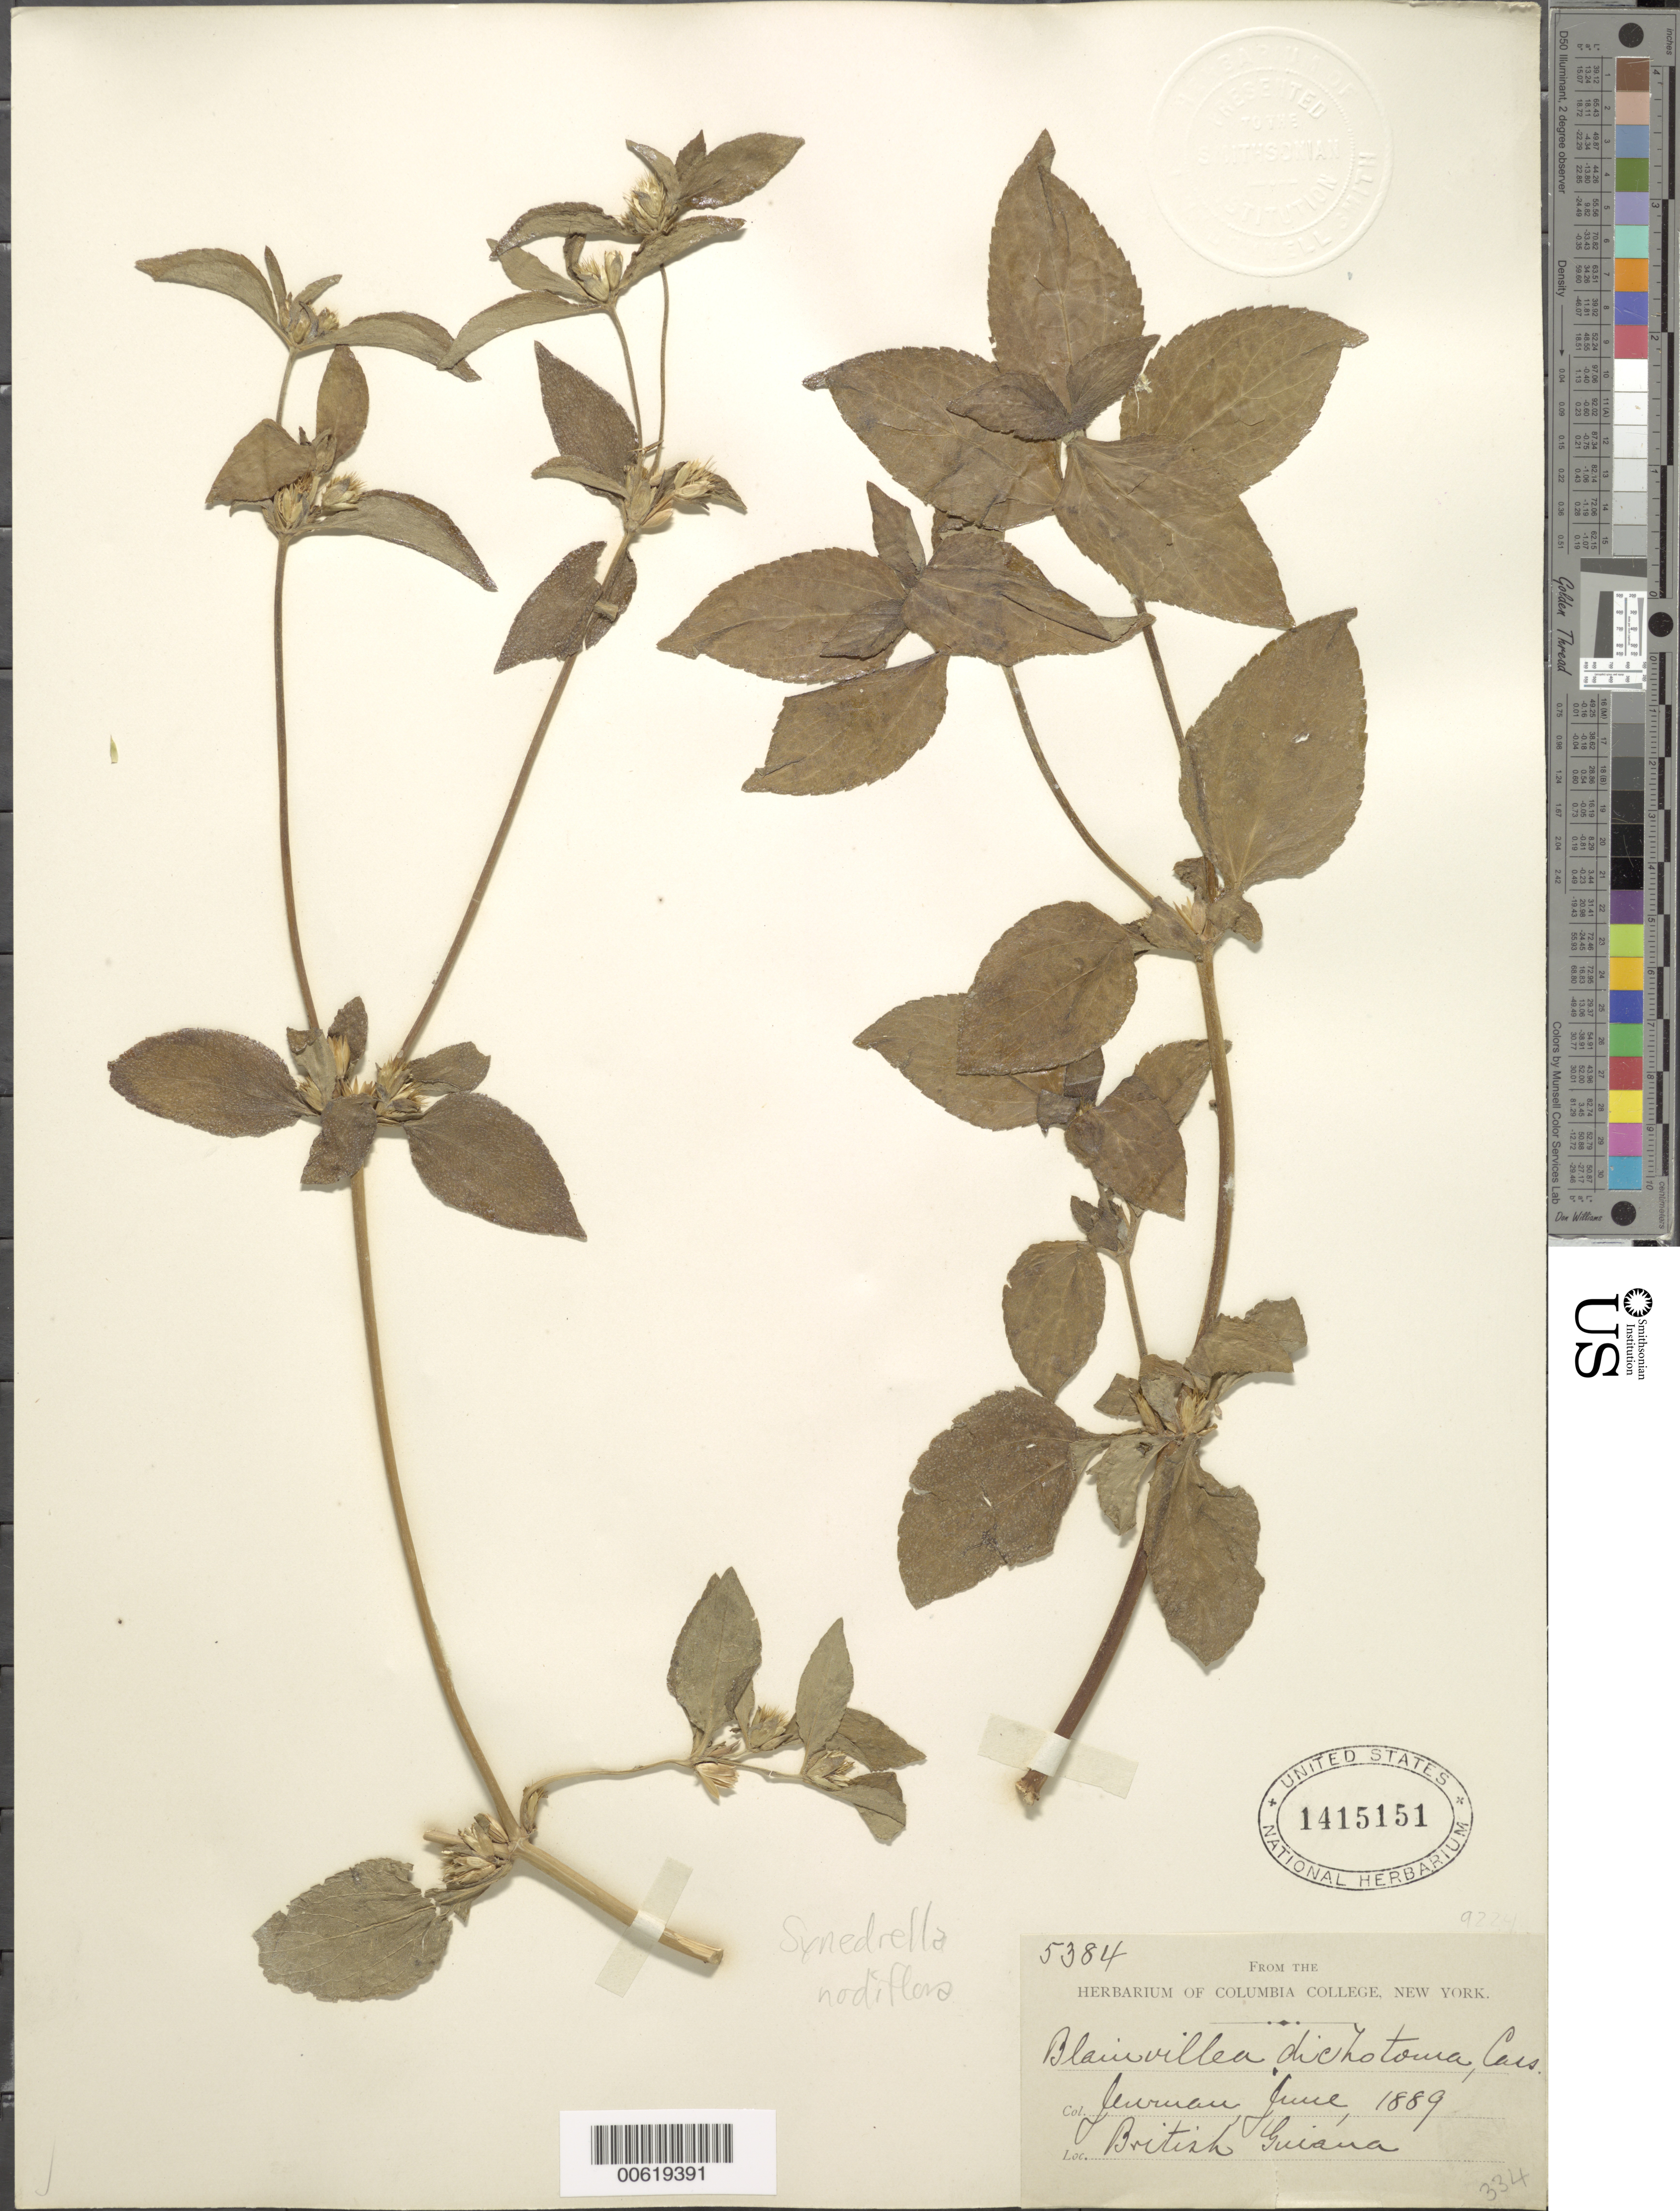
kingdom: Plantae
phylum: Tracheophyta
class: Magnoliopsida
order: Asterales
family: Asteraceae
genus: Werneria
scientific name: Werneria pygmaea complex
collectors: E. P. Killip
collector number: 5384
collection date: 1889-06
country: Guyana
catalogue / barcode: US 1415151